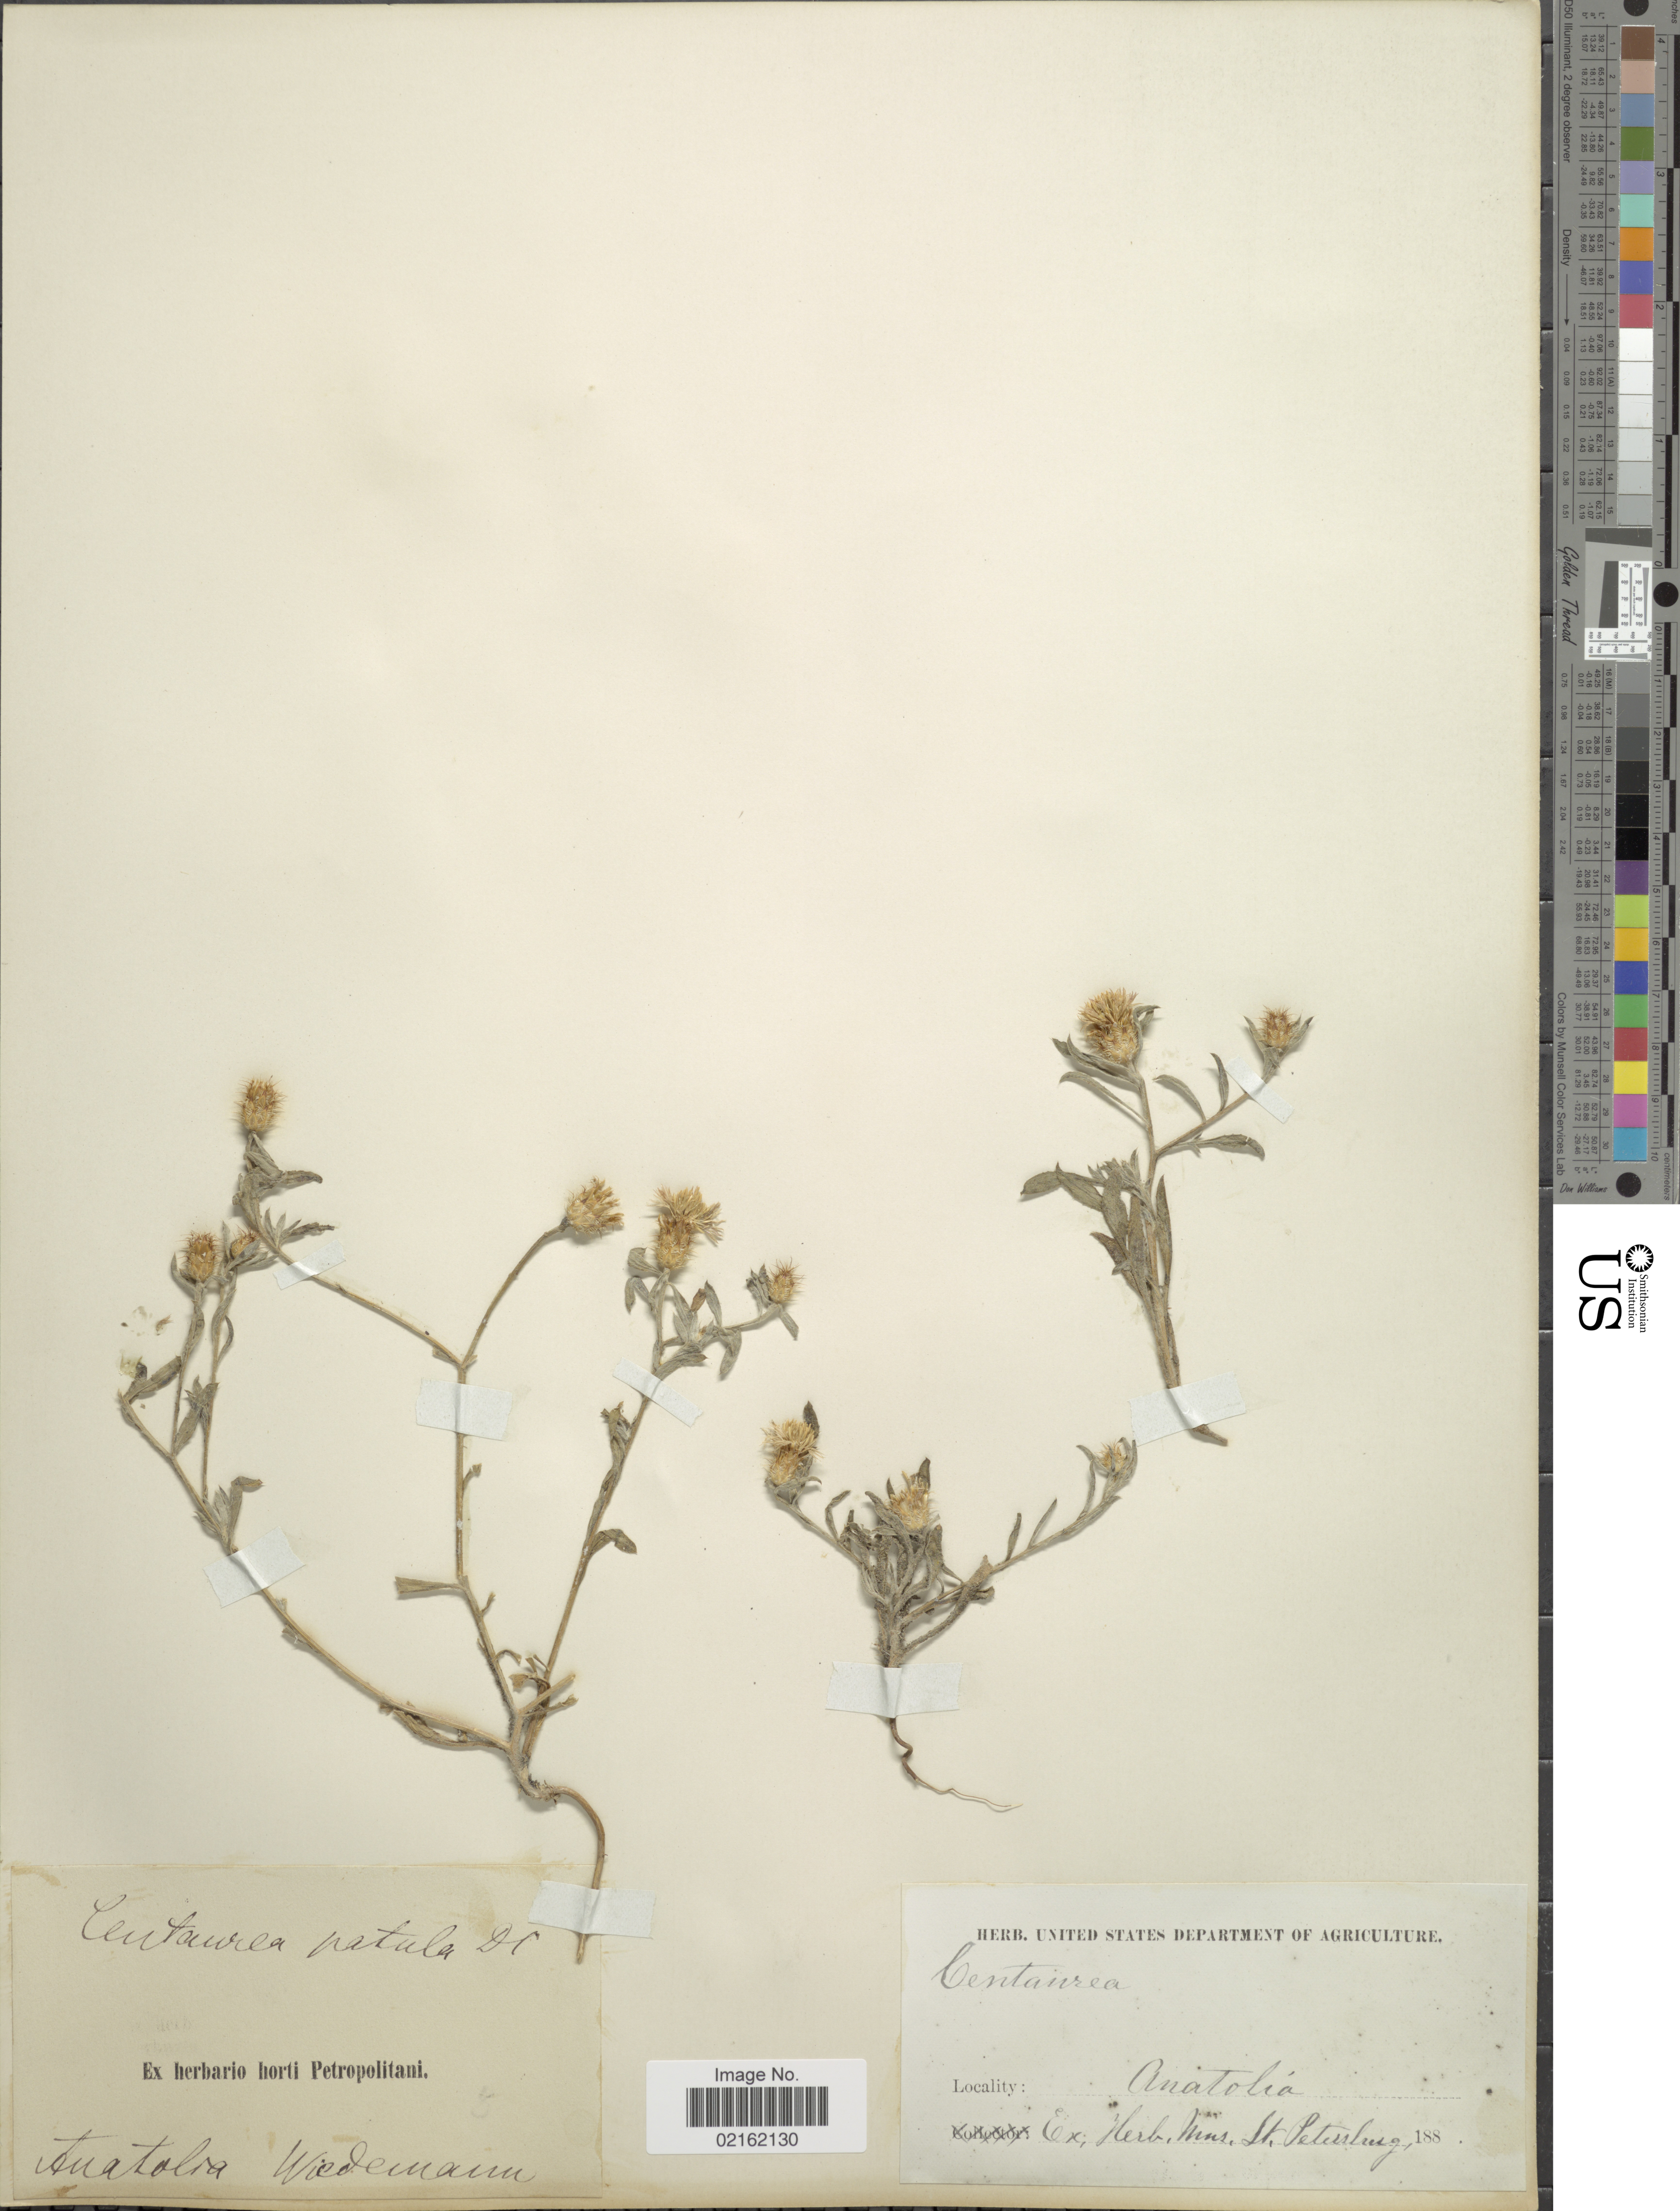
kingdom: Plantae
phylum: Tracheophyta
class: Magnoliopsida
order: Asterales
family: Asteraceae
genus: Centaurea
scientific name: Centaurea patula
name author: DC.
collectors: -. Wiedermann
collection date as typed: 188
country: Turkey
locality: Anatolia